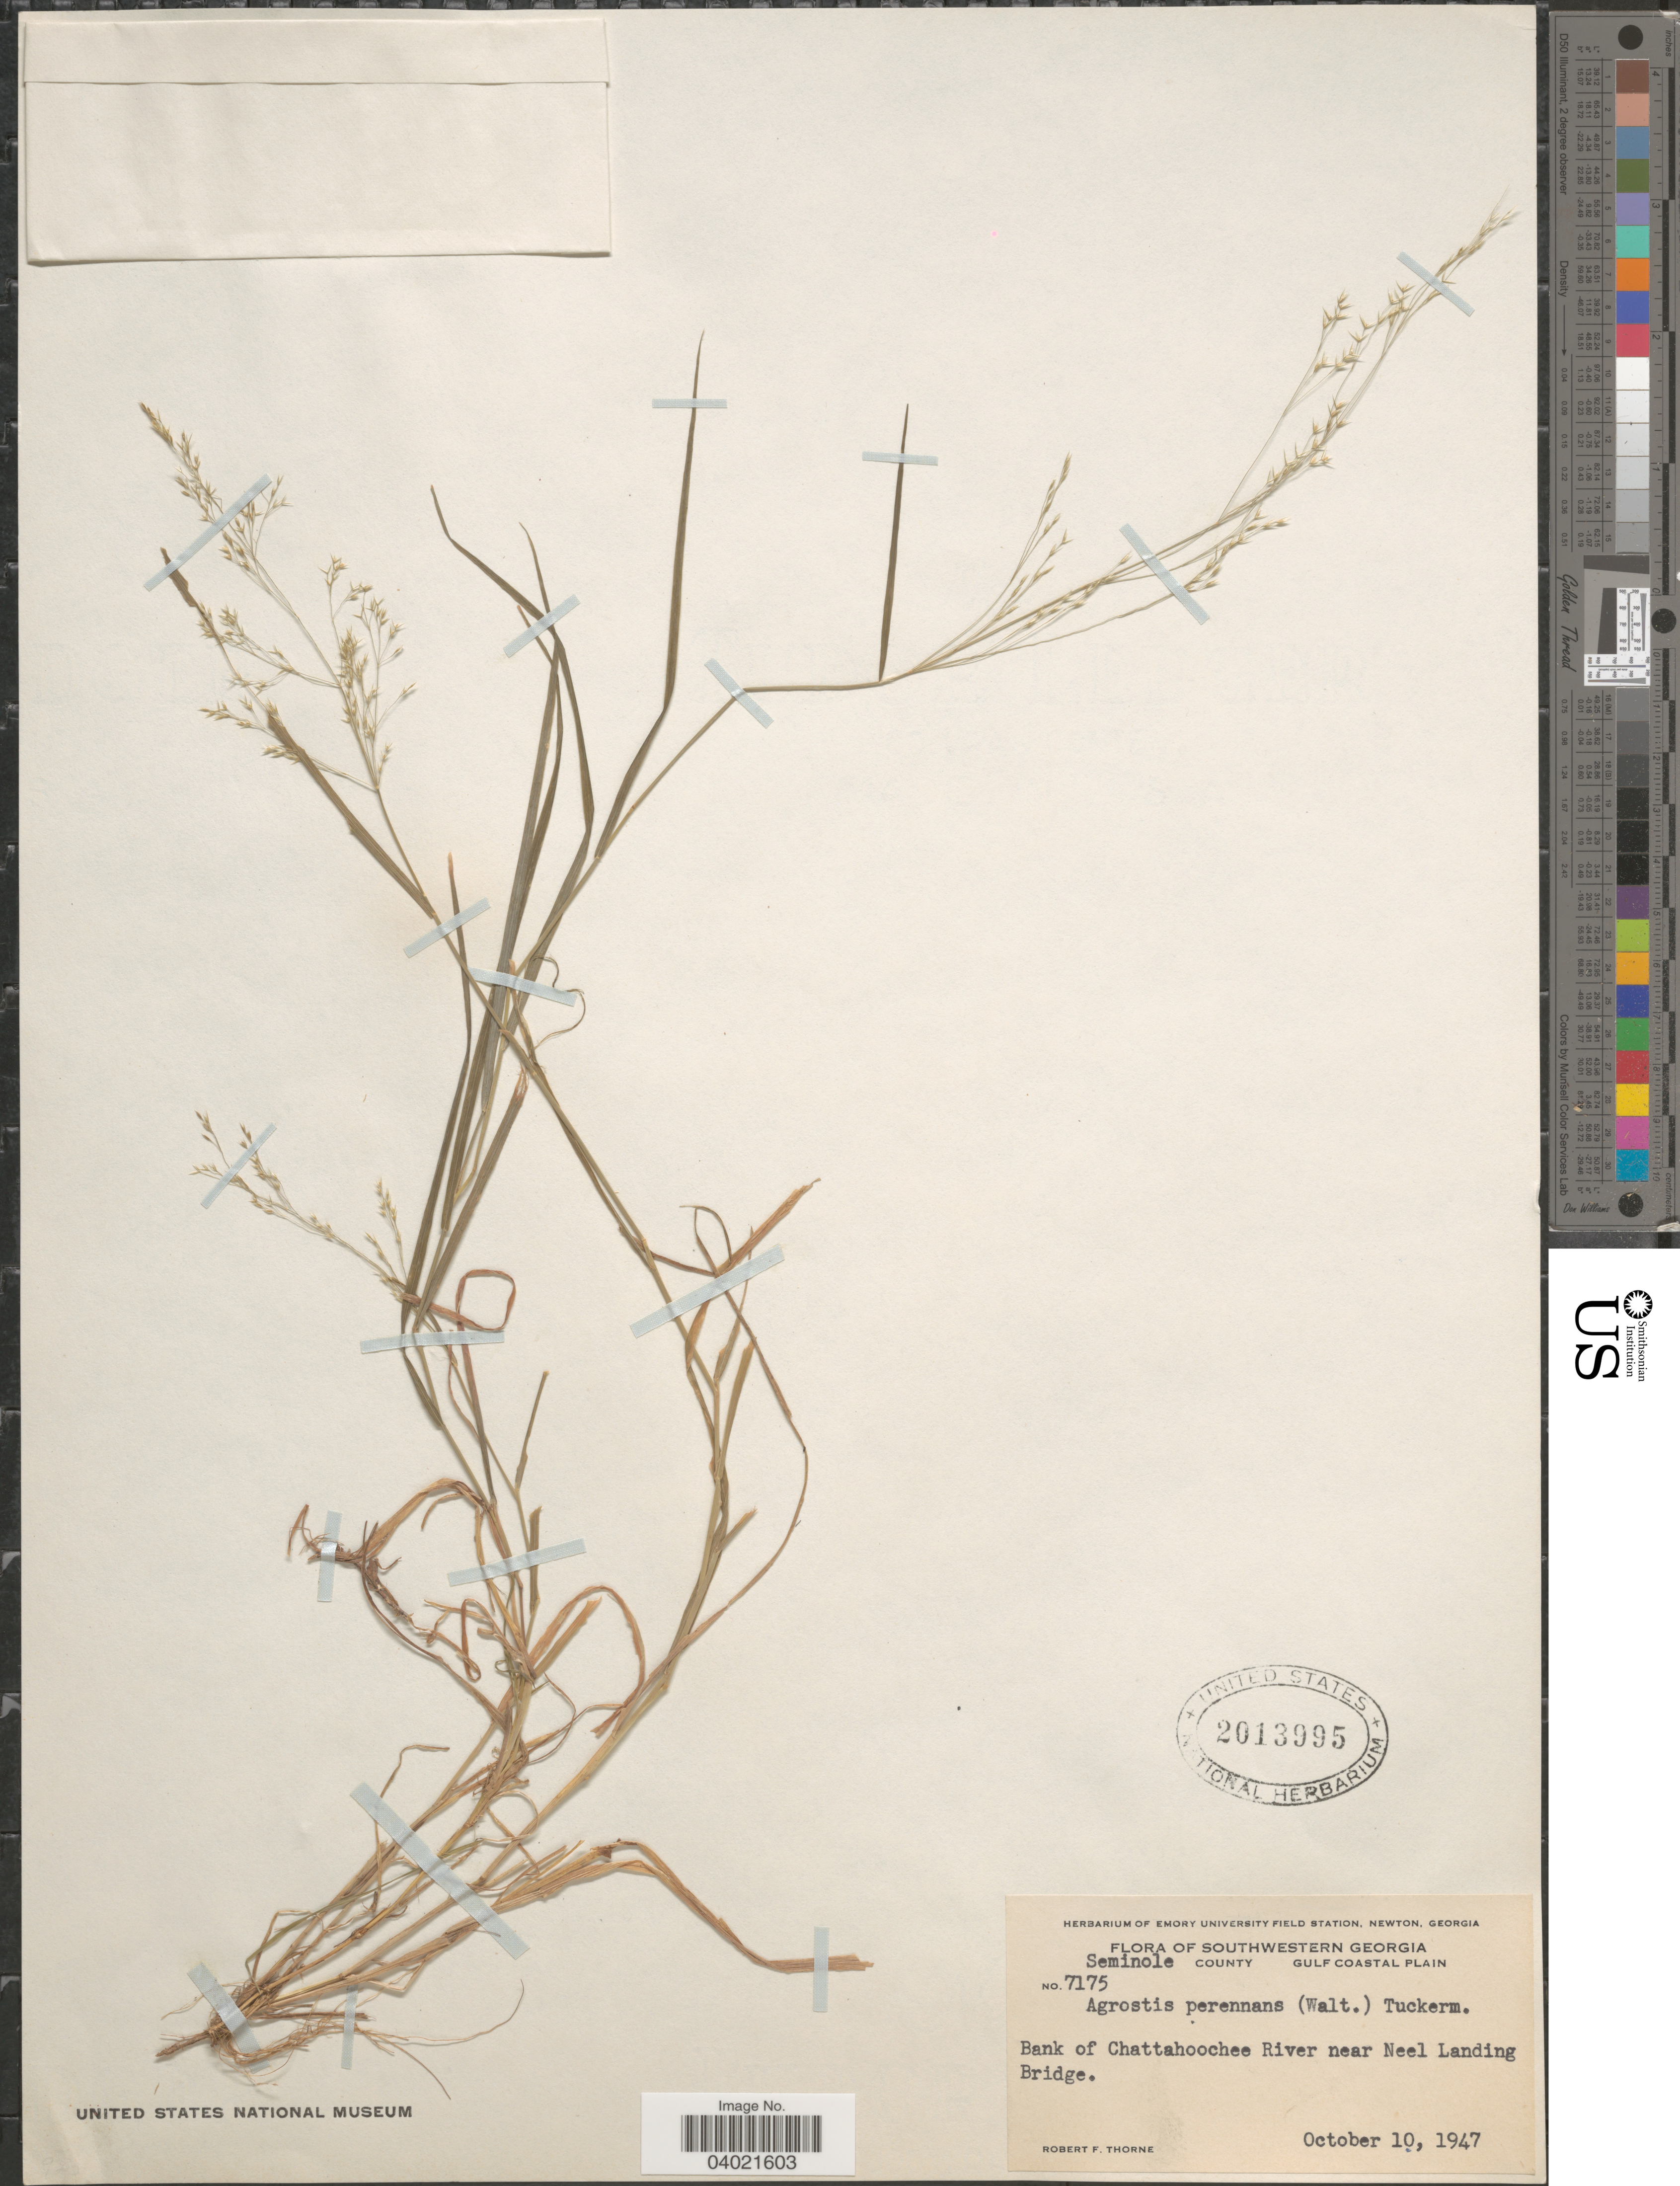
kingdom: Plantae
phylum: Tracheophyta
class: Liliopsida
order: Poales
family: Poaceae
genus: Agrostis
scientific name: Agrostis perennans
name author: (Walter) Tuck.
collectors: R. F. Thorne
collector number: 7175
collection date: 1947-10-10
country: United States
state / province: Georgia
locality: Southwestern Georgia. Seminole County. Gulf Coastal Plain. Bank of Chattahoochee River near Neel Landing Bridge.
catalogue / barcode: US 2013995